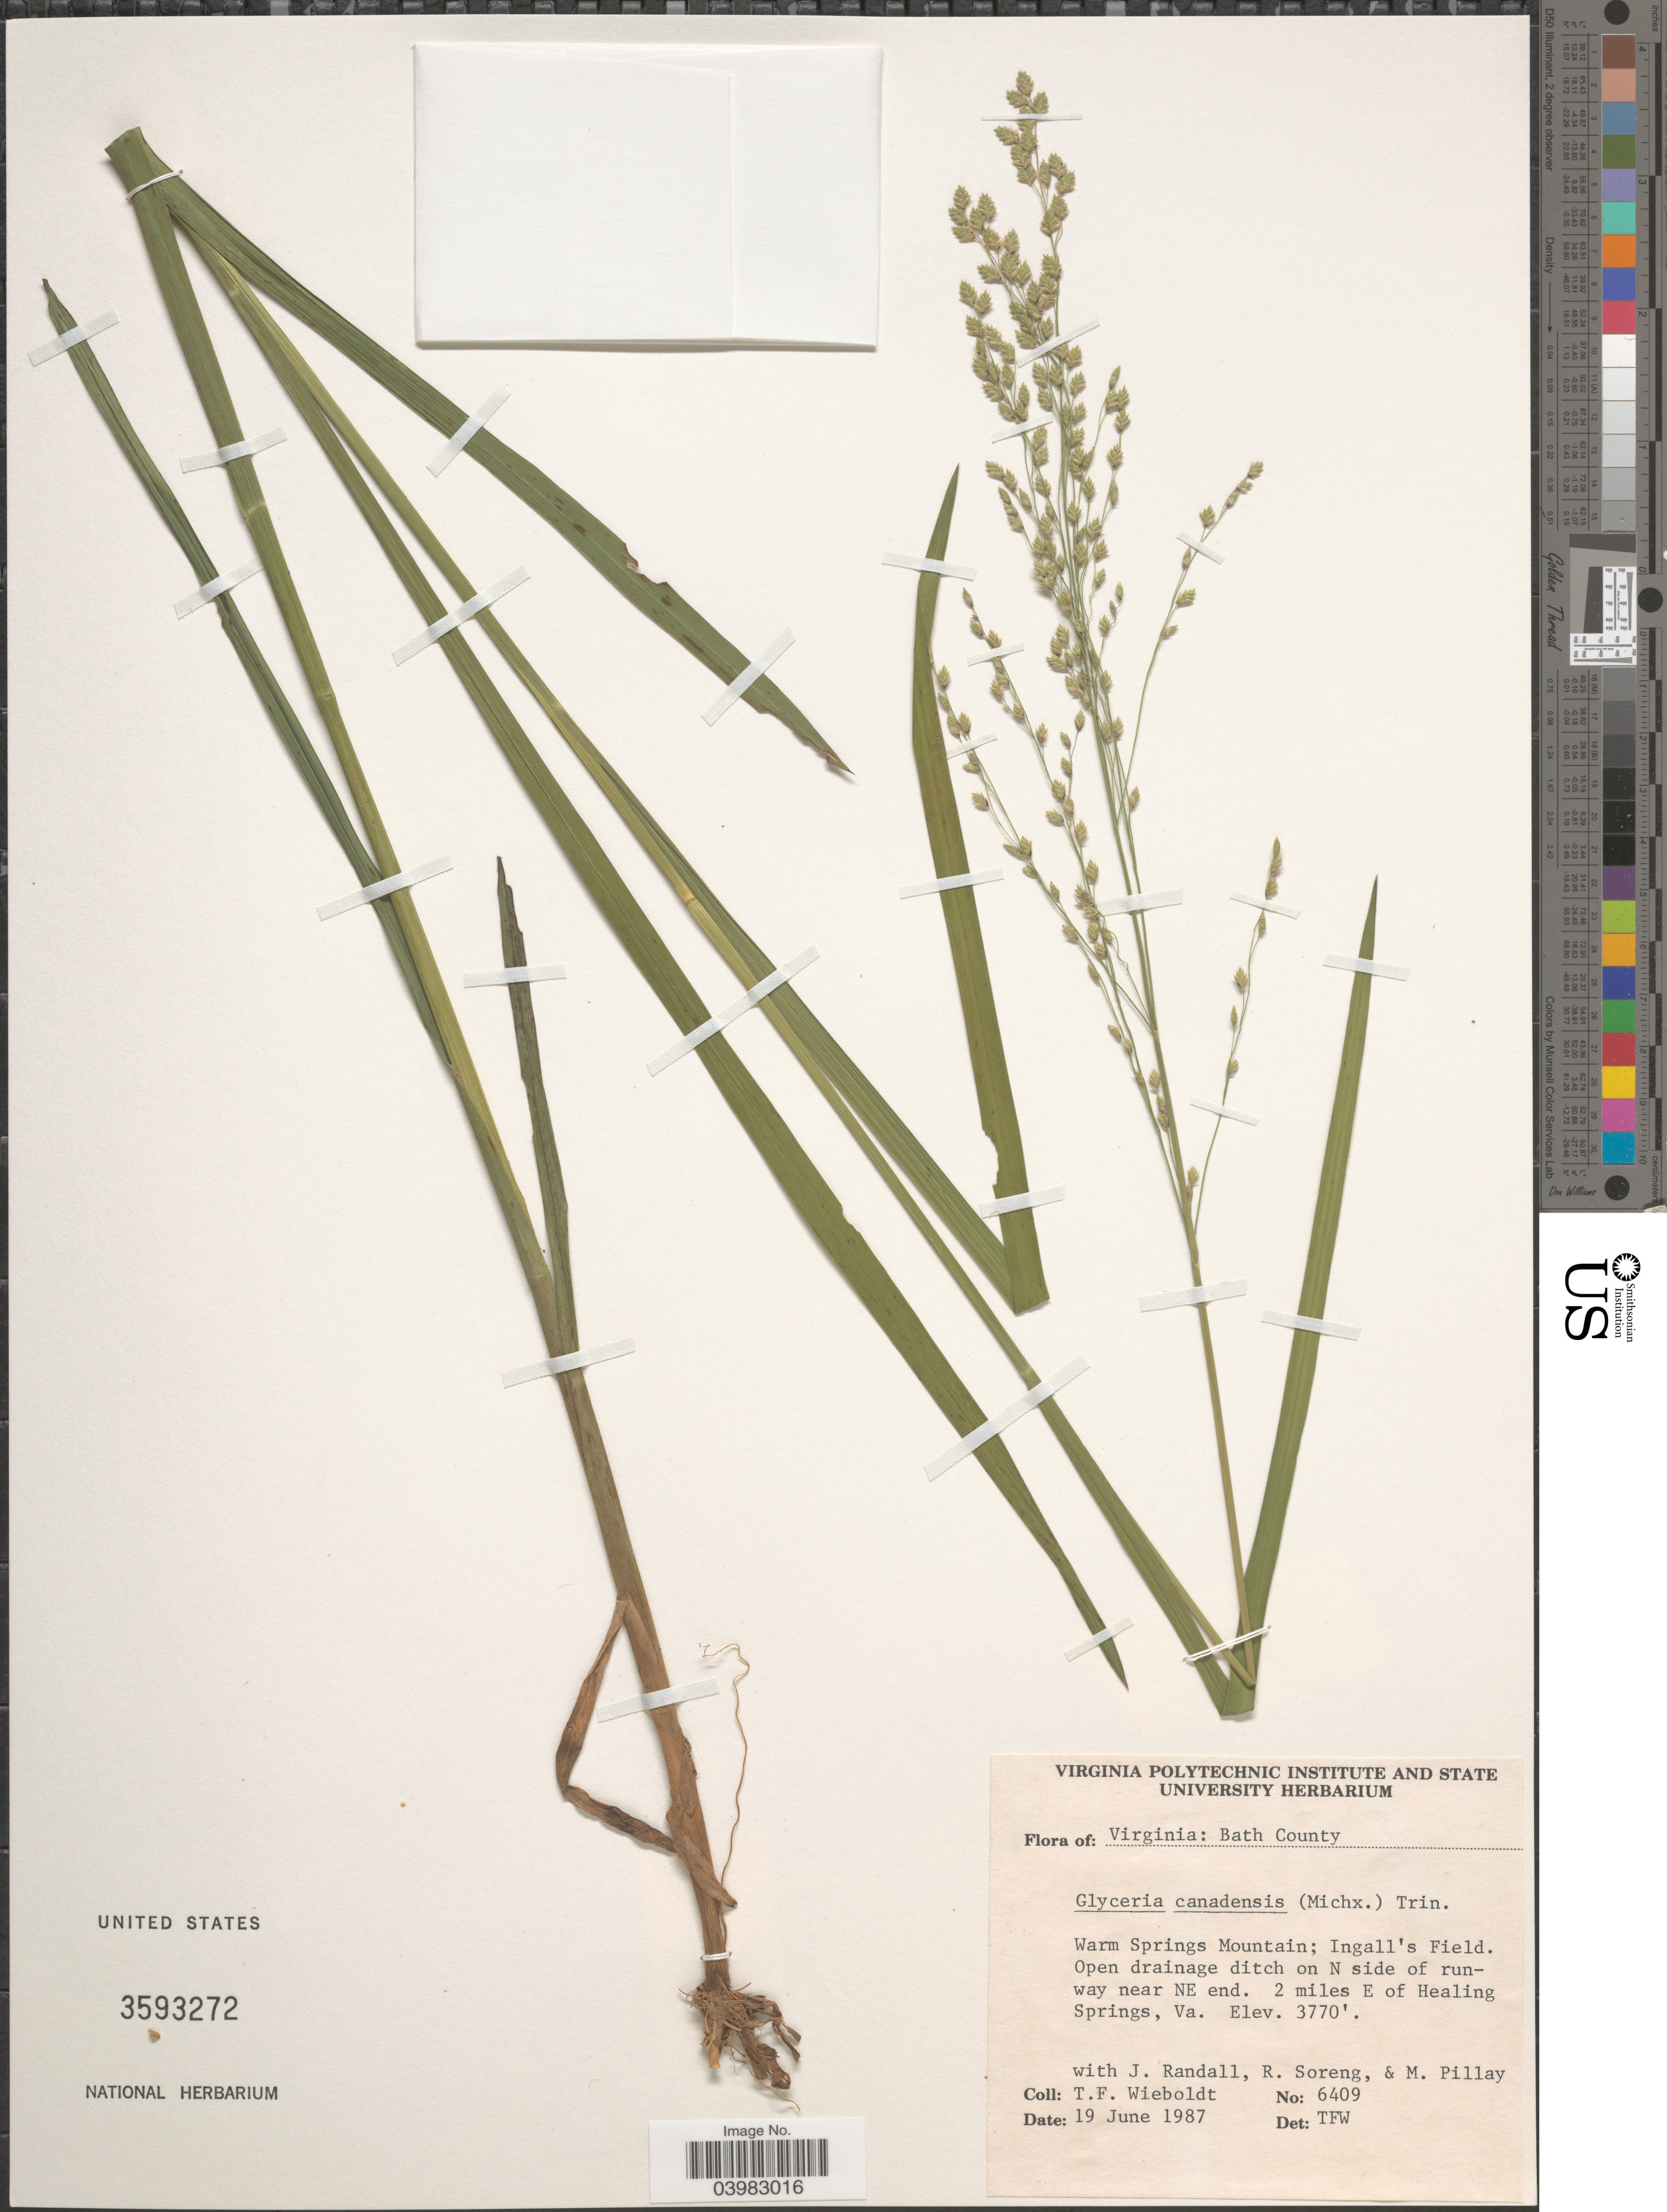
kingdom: Plantae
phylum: Tracheophyta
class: Liliopsida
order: Poales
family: Poaceae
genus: Glyceria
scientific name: Glyceria canadensis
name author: (Michx.) Trin.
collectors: T. Wieboldt, J. Randall, R. J. Soreng & M. Pillay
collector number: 6409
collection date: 1987-06-19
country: United States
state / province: Virginia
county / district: Bath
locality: Bath County. Warm Springs Mountain; Ingall's Field. Open drainage ditch on N side of runway near NE end. 2 miles E of Healing Springs.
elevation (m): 1149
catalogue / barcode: US 3593272